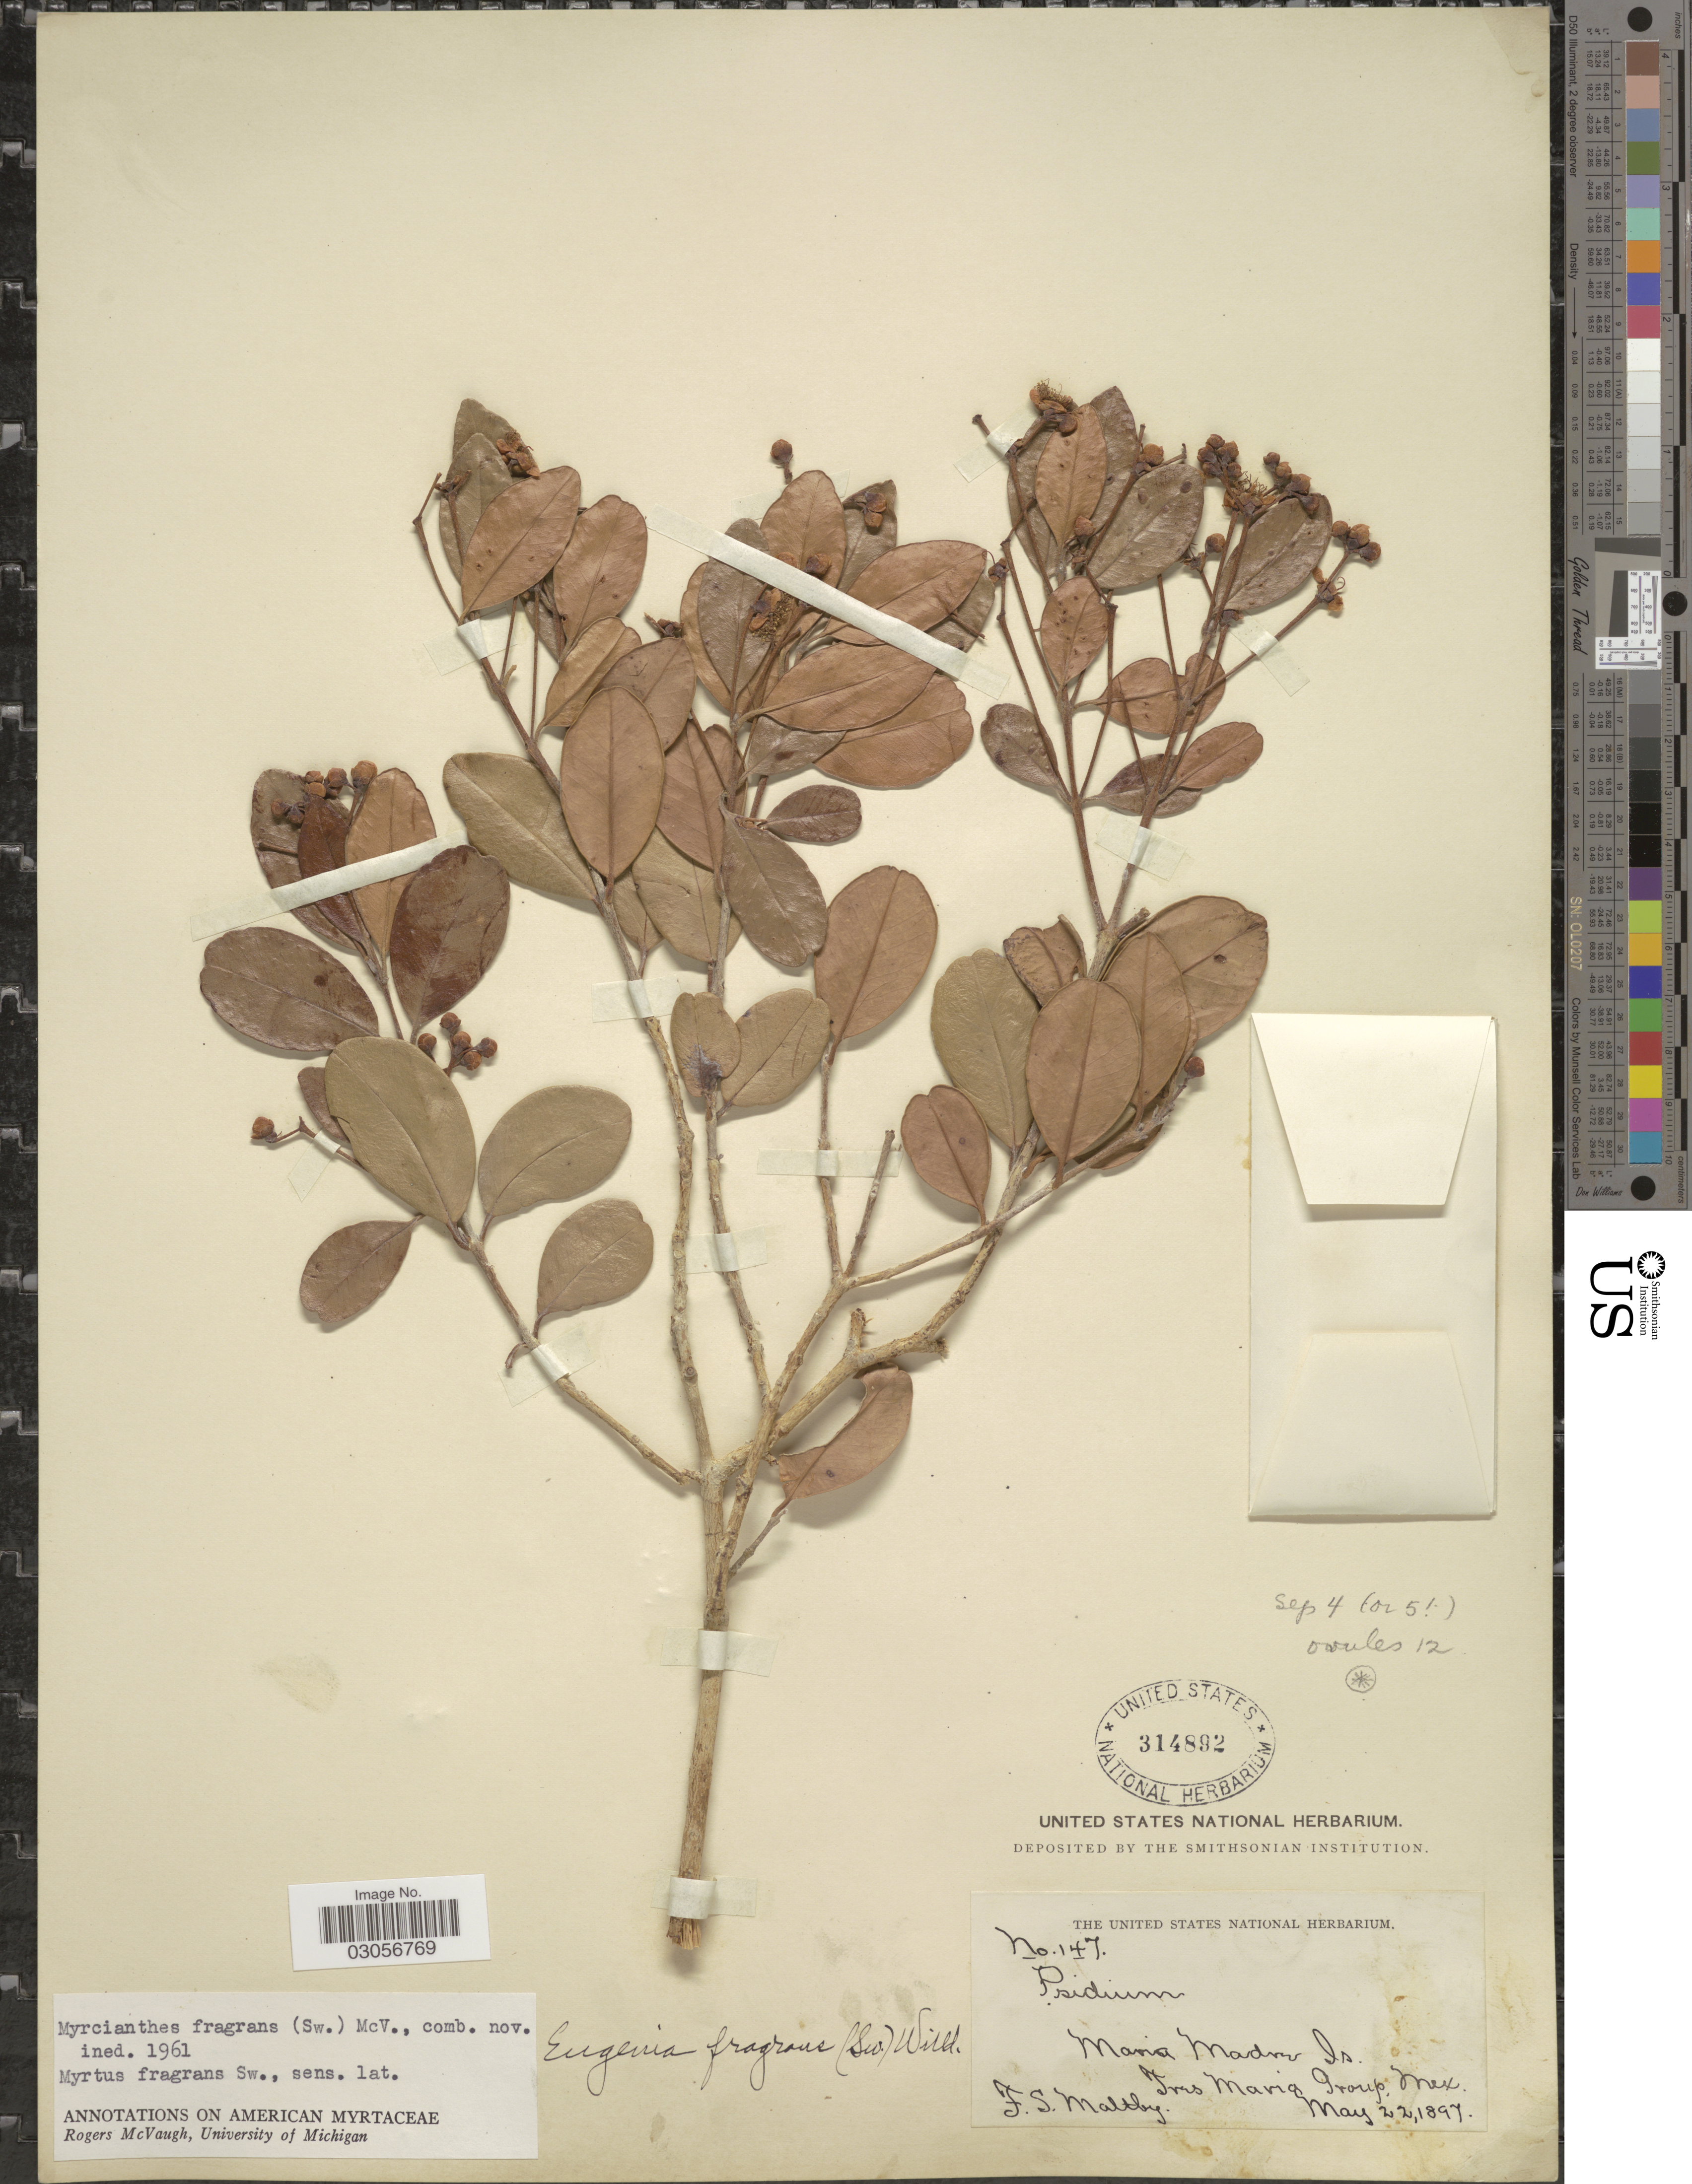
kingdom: Plantae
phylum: Tracheophyta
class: Magnoliopsida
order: Myrtales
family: Myrtaceae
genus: Myrcianthes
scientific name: Myrcianthes fragrans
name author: (Sw.) McVaugh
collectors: F. S. Maltby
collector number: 147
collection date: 1897-05-22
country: Mexico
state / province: Nayarit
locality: Maria Madre Is. Tres Maria Group.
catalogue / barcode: US 314892